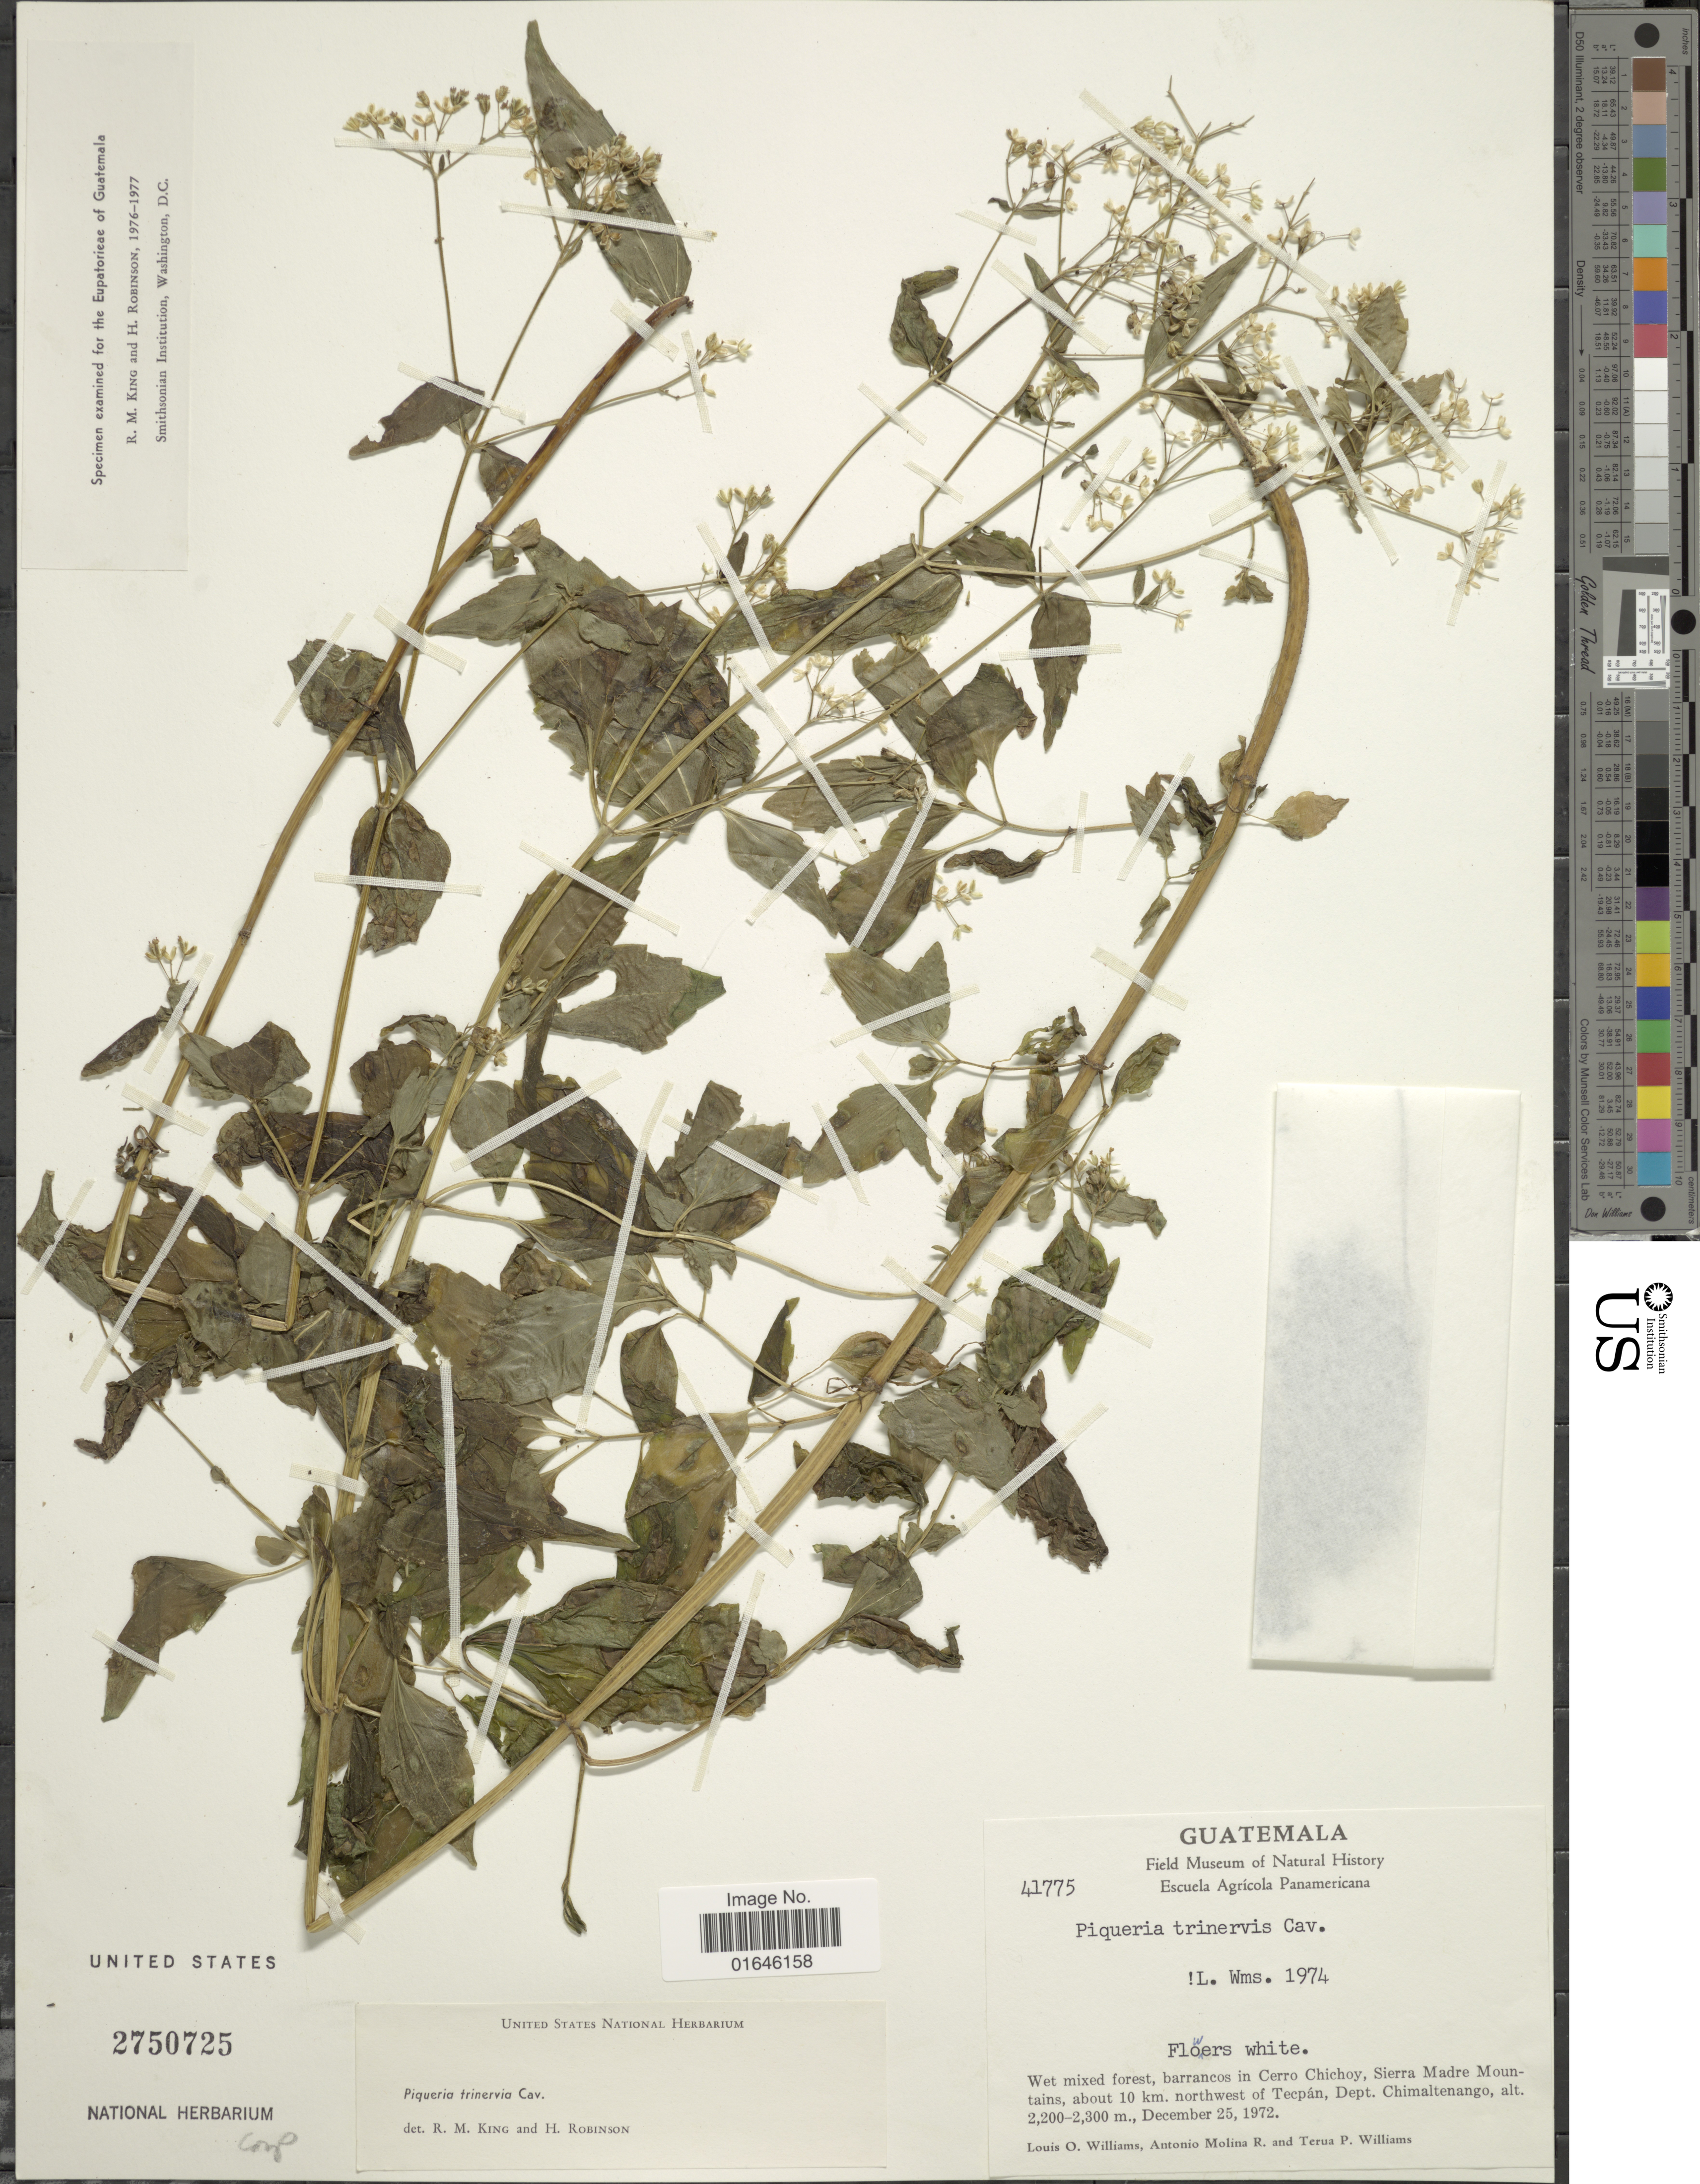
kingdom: Plantae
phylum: Tracheophyta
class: Magnoliopsida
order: Asterales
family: Asteraceae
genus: Piqueria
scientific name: Piqueria trinervia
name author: Cav.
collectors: L. O. Williams, A. Molina R. & T. P. Williams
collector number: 41775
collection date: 1972-12-25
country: Guatemala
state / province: Chimaltenango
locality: Barrancos in Cerro Chichoy, Sierra Madre Mountains, about 10 km. northwest of Tecpan, Dept. Chimaltenango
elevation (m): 2200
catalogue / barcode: US 2750725